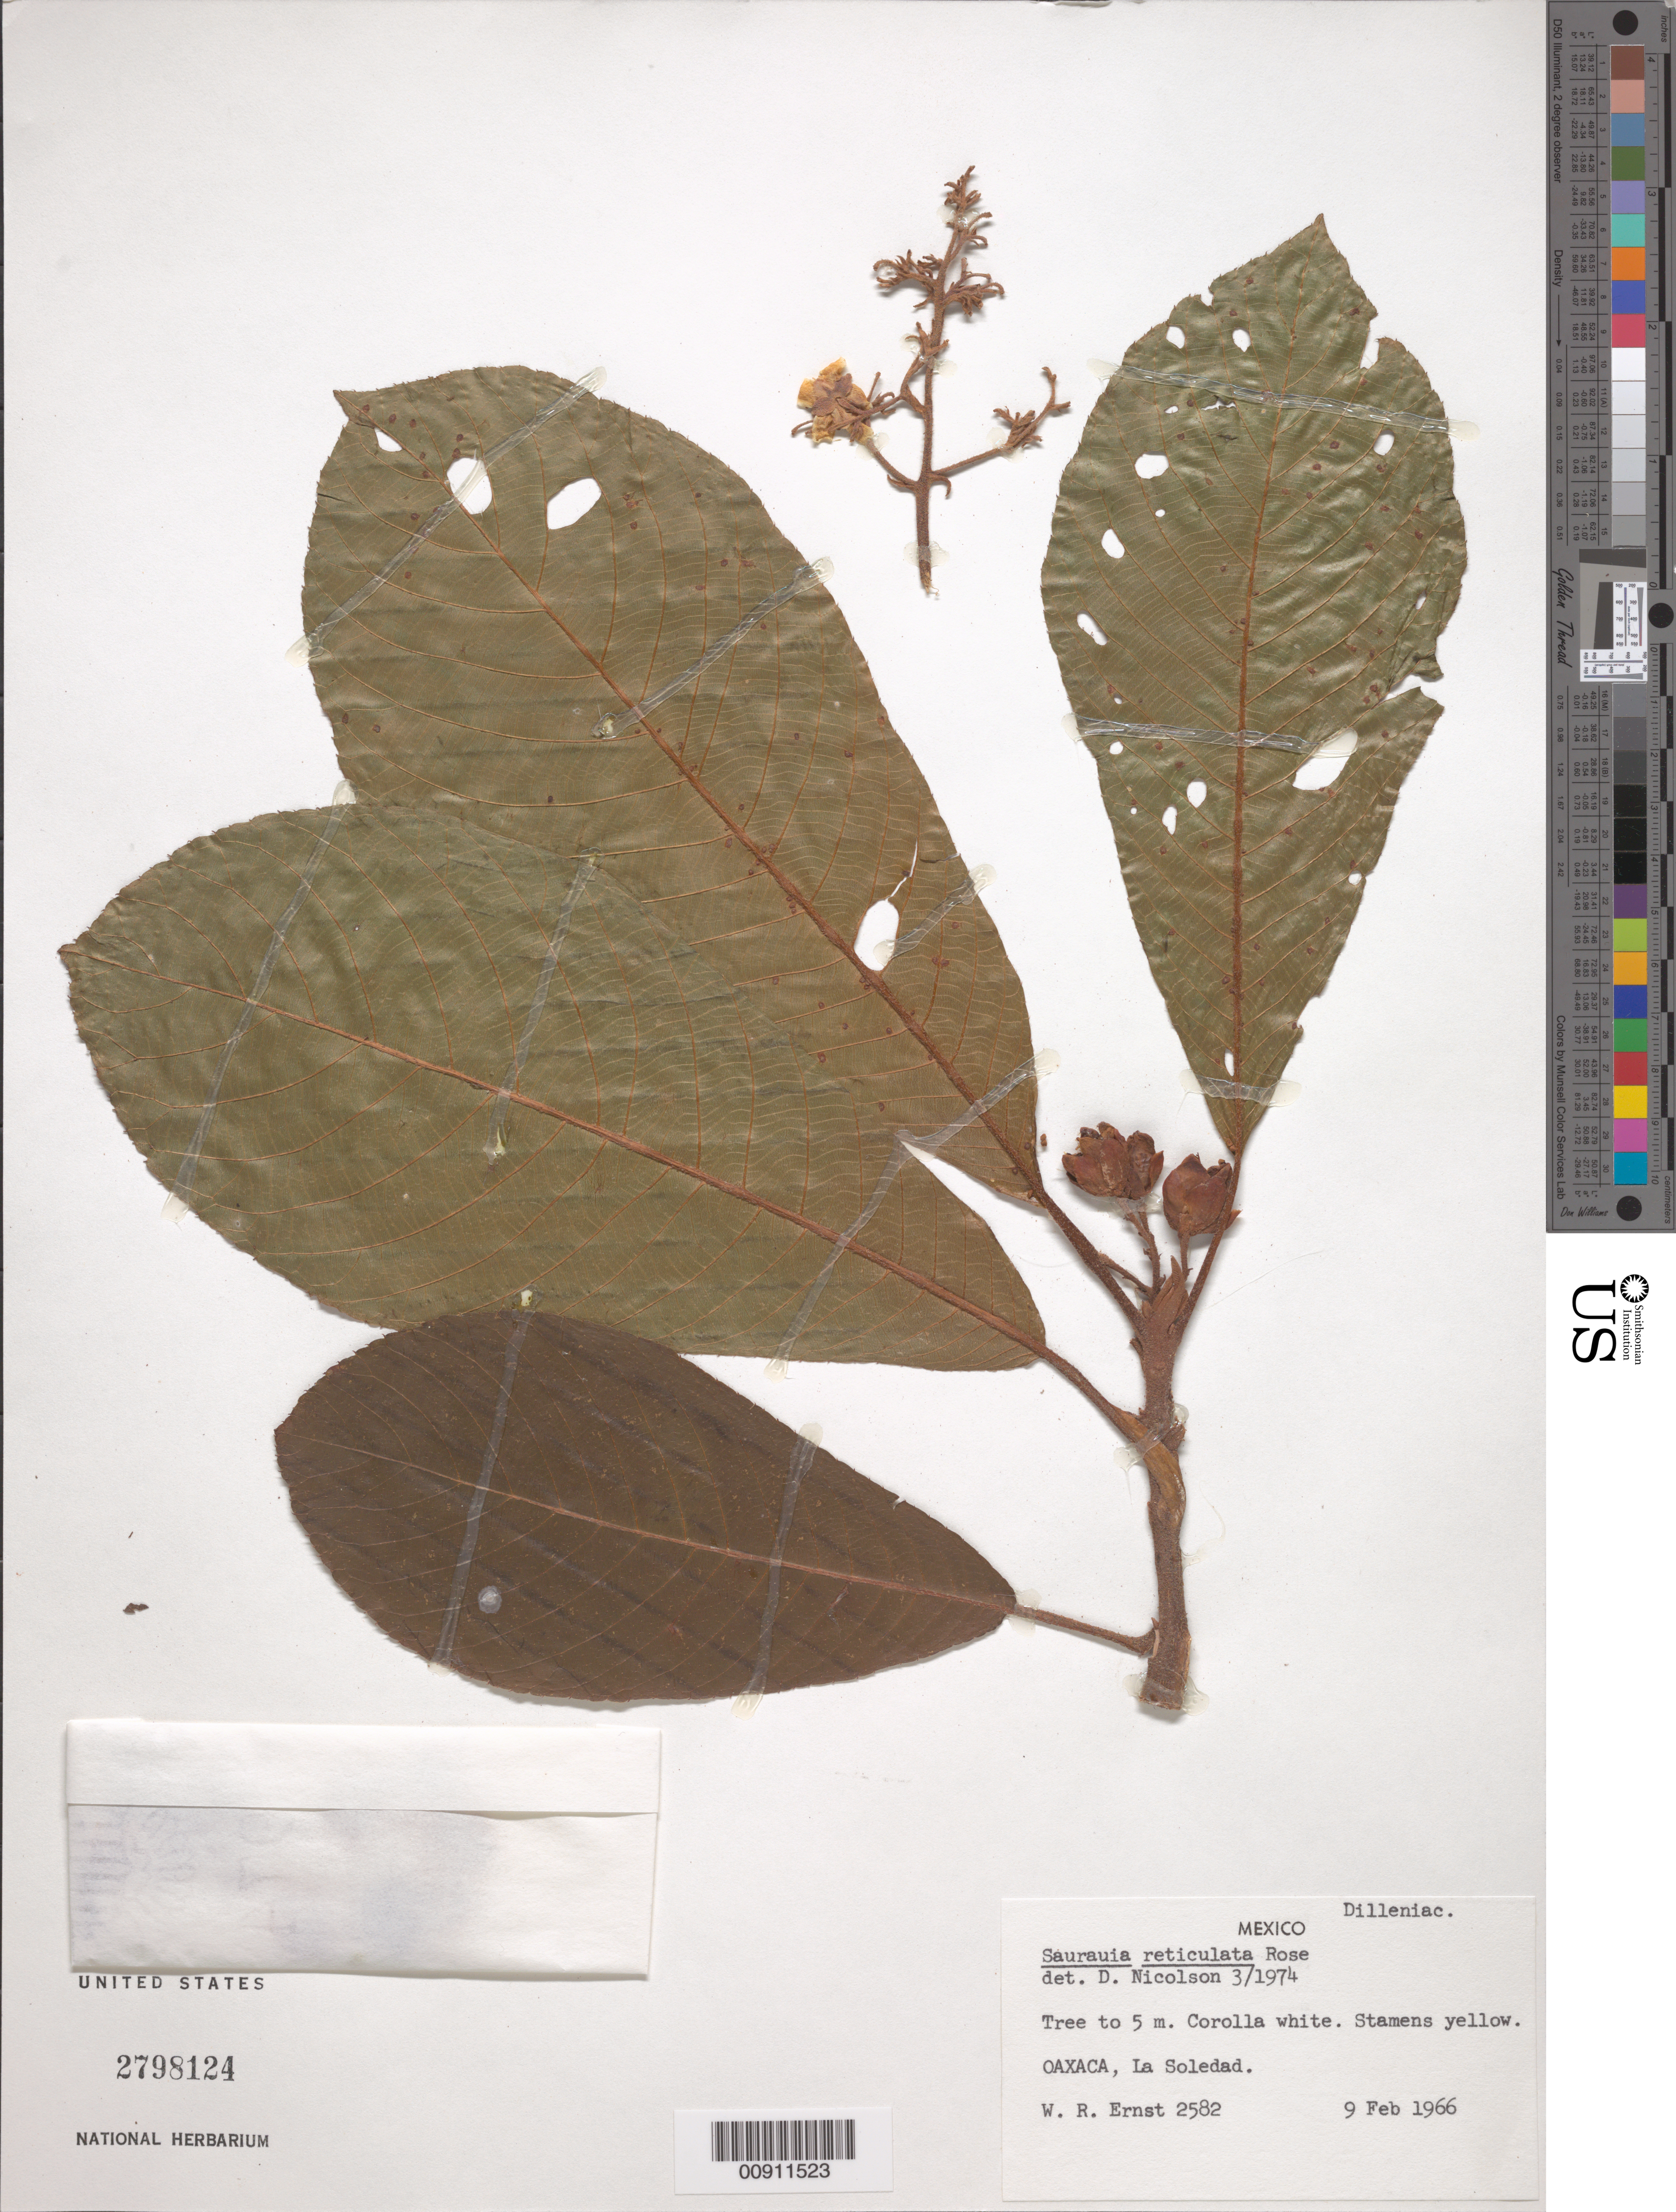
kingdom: Plantae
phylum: Tracheophyta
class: Magnoliopsida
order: Ericales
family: Actinidiaceae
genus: Saurauia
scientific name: Saurauia reticulata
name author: Rose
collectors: W. R. Ernst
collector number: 2582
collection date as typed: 09 Feb 1966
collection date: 1966-02-09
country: Mexico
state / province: Oaxaca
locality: Oaxaca, La Soledad.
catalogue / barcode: US 2798124